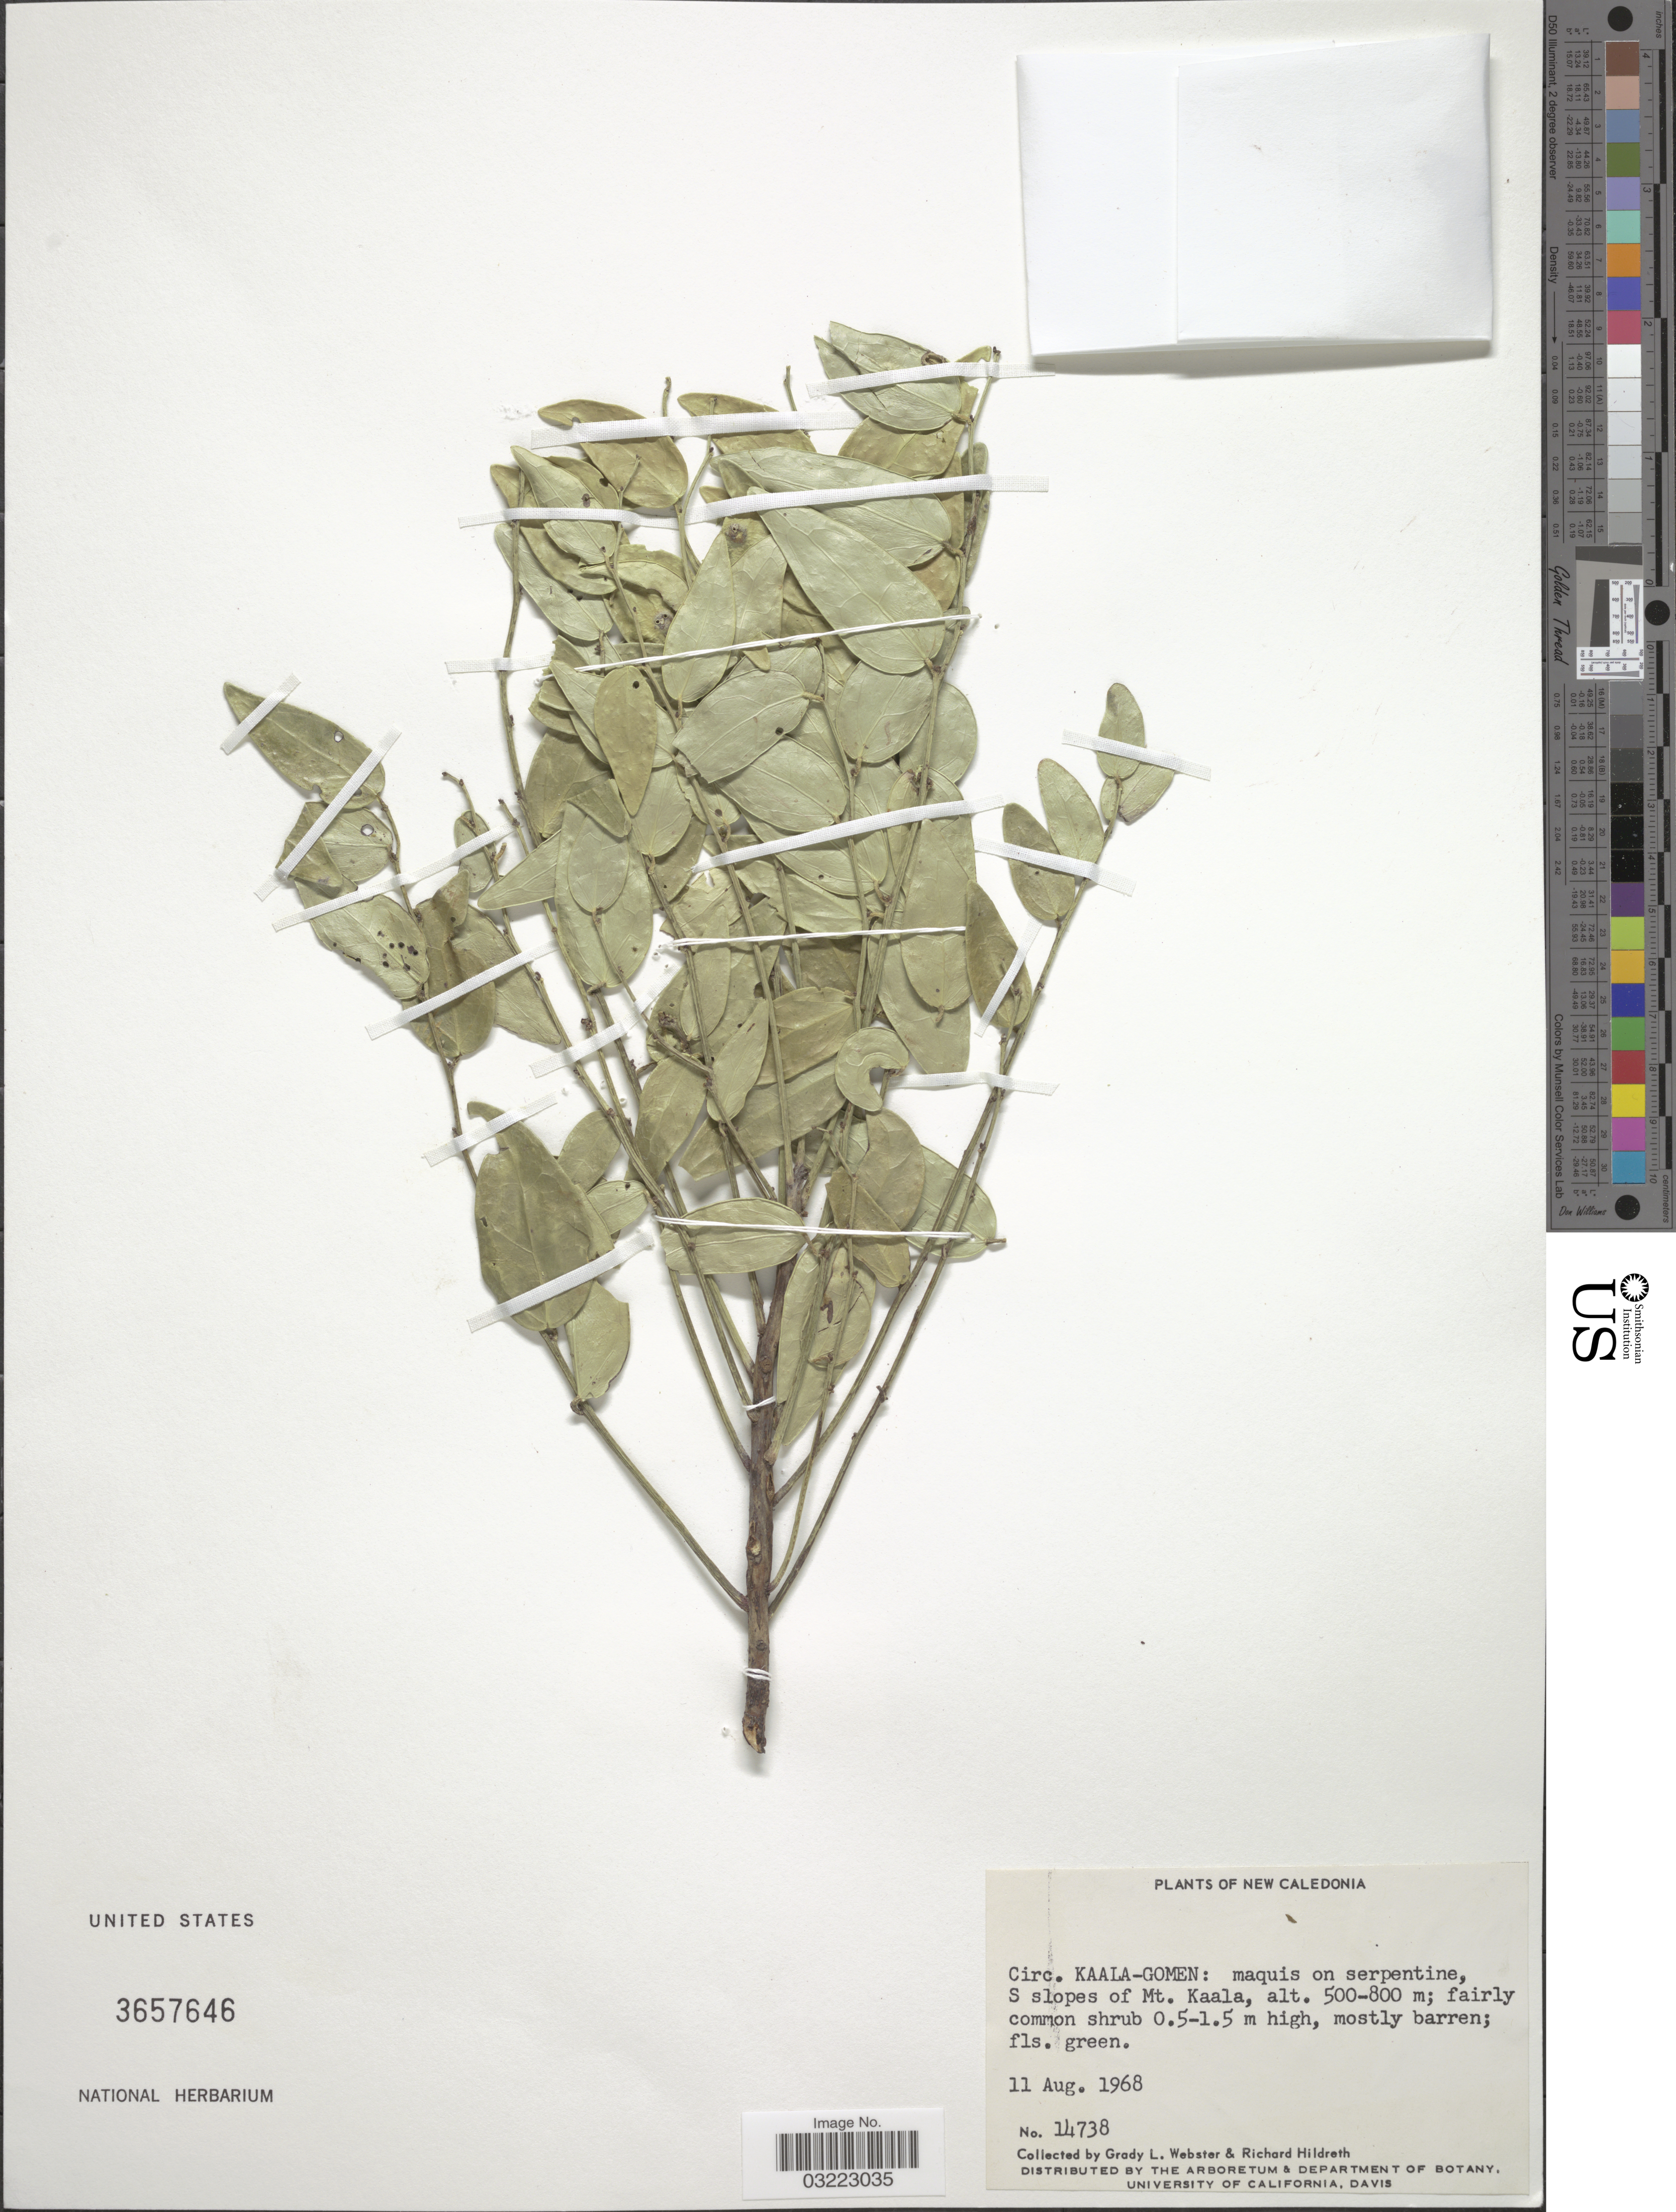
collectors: G. L. Webster & R. Hildreth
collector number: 14738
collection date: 1968-08-11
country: New Caledonia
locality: Circ. Kaala-Gomen: maquis on serpentine, S slopes of Mt. Kaala.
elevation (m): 500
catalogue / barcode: US 3657646